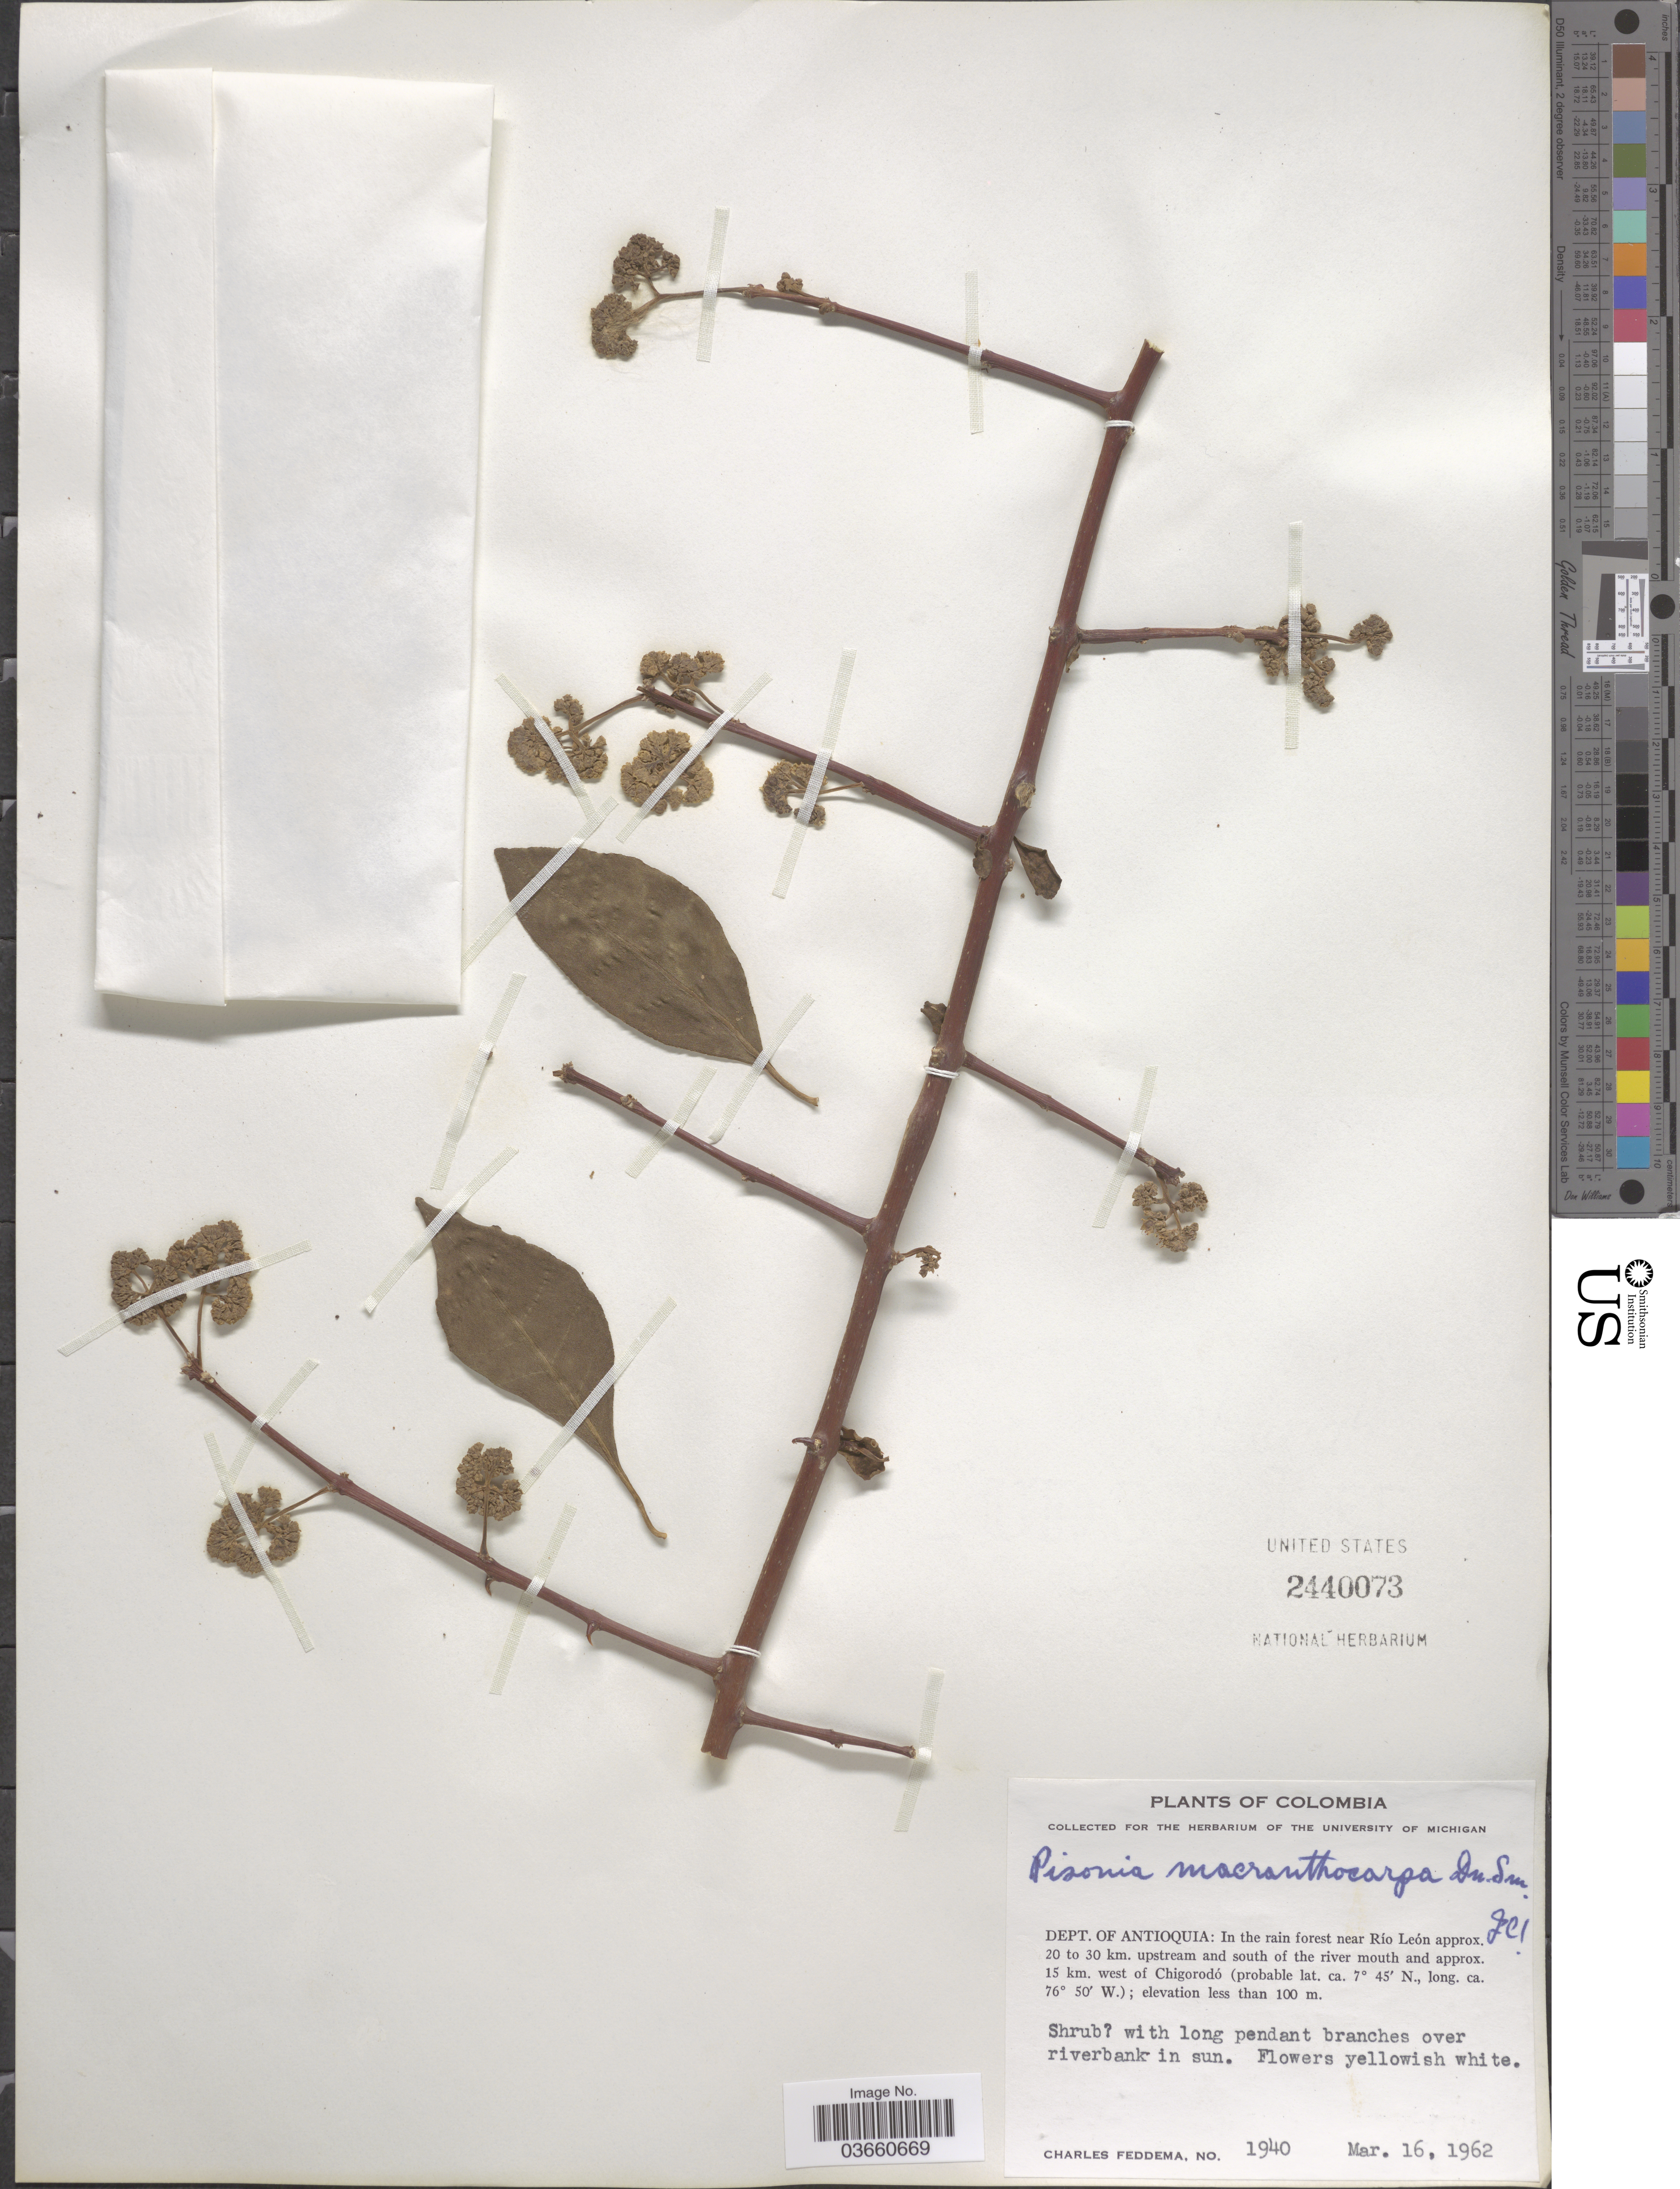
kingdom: Plantae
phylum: Tracheophyta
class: Magnoliopsida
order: Caryophyllales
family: Nyctaginaceae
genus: Pisonia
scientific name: Pisonia macranthocarpa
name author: (Donn. Sm.) Donn. Sm.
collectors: C. Feddema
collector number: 1940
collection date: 1962-03-16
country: Colombia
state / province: Antioquia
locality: Dept. of Antioquia: In the rain forest near Río León approx. 20 to 30 km. upstream and south of the river mouth and approx. 15 km. west of Chigorodó.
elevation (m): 100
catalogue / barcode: US 2440073